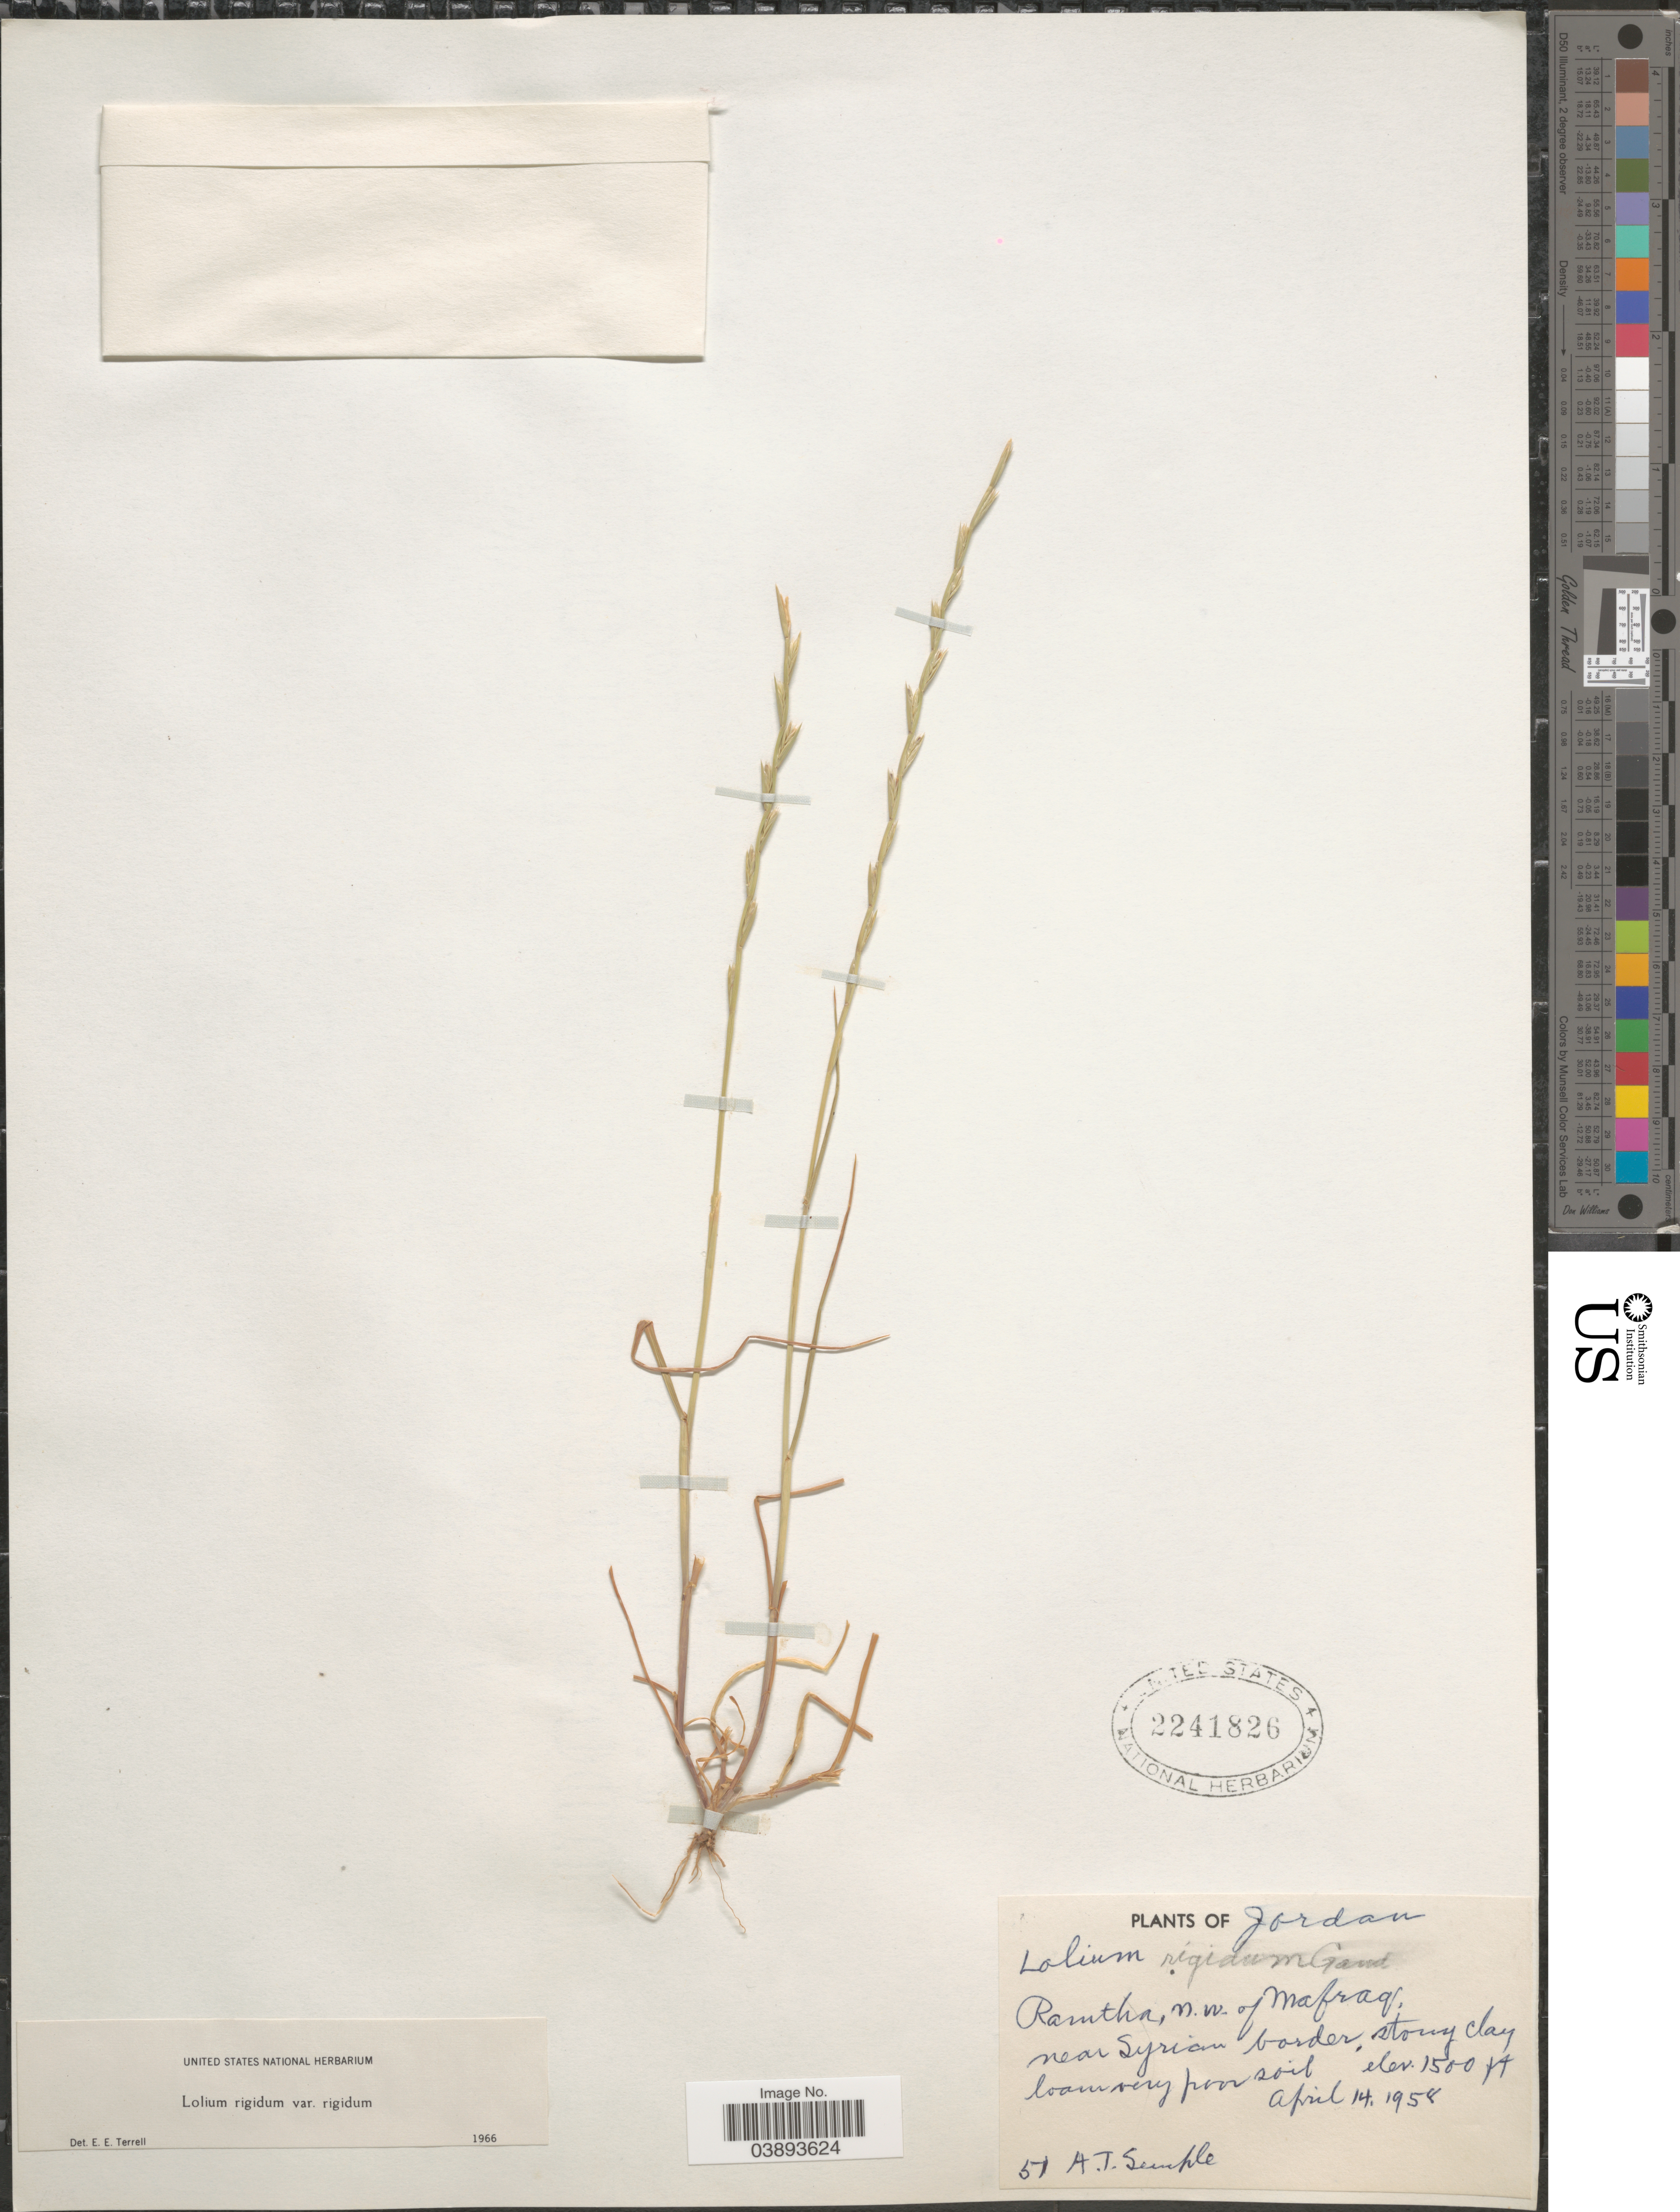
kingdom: Plantae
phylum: Tracheophyta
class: Liliopsida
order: Poales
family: Poaceae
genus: Lolium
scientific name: Lolium rigidum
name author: Gaudin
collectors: A. Semple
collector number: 51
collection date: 1958-04-14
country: Jordan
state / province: Al Mafraq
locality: Ramtha, n.w. of Mafraq, near Syrian border.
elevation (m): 457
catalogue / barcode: US 2241826